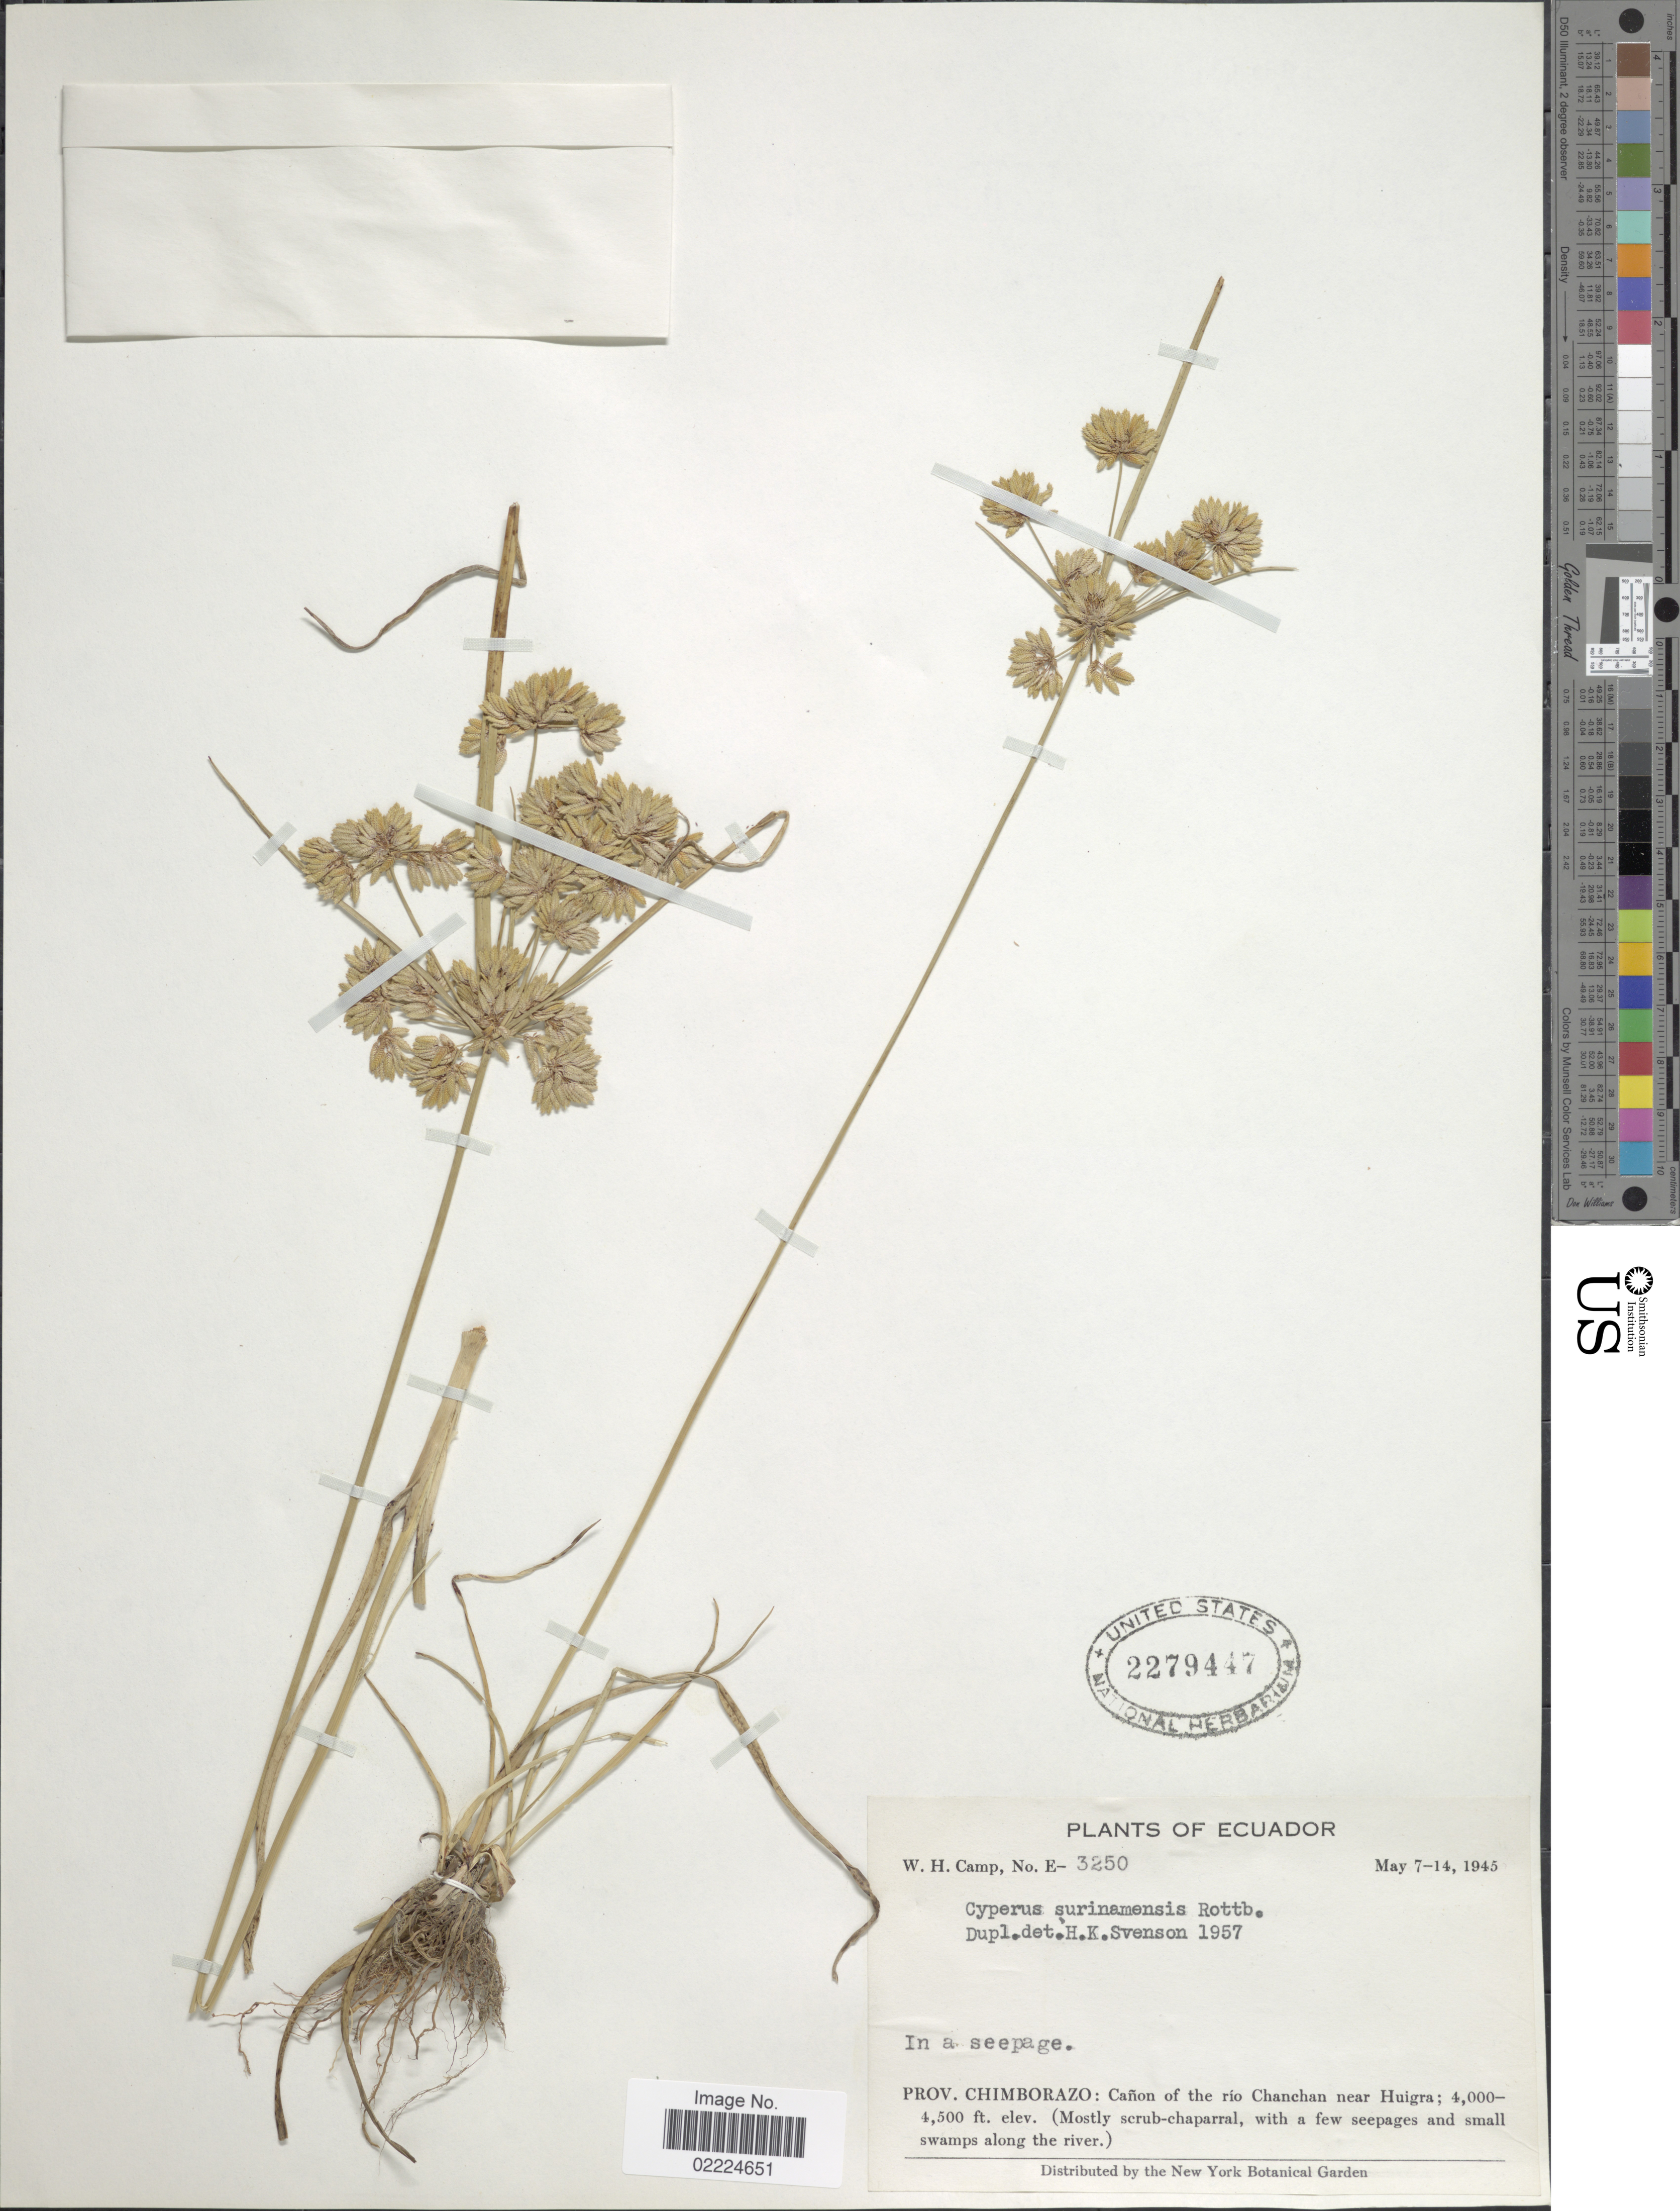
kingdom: Plantae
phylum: Tracheophyta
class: Liliopsida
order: Poales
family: Cyperaceae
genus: Cyperus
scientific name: Cyperus surinamensis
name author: Rottb.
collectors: W. H. Camp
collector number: E-3250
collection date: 1945-05-07/1945-05-14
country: Ecuador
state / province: Chimborazo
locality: Prov. Chimborazo: Canon of the rio Chanchan near Huigra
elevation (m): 1372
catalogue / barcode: US 2279447